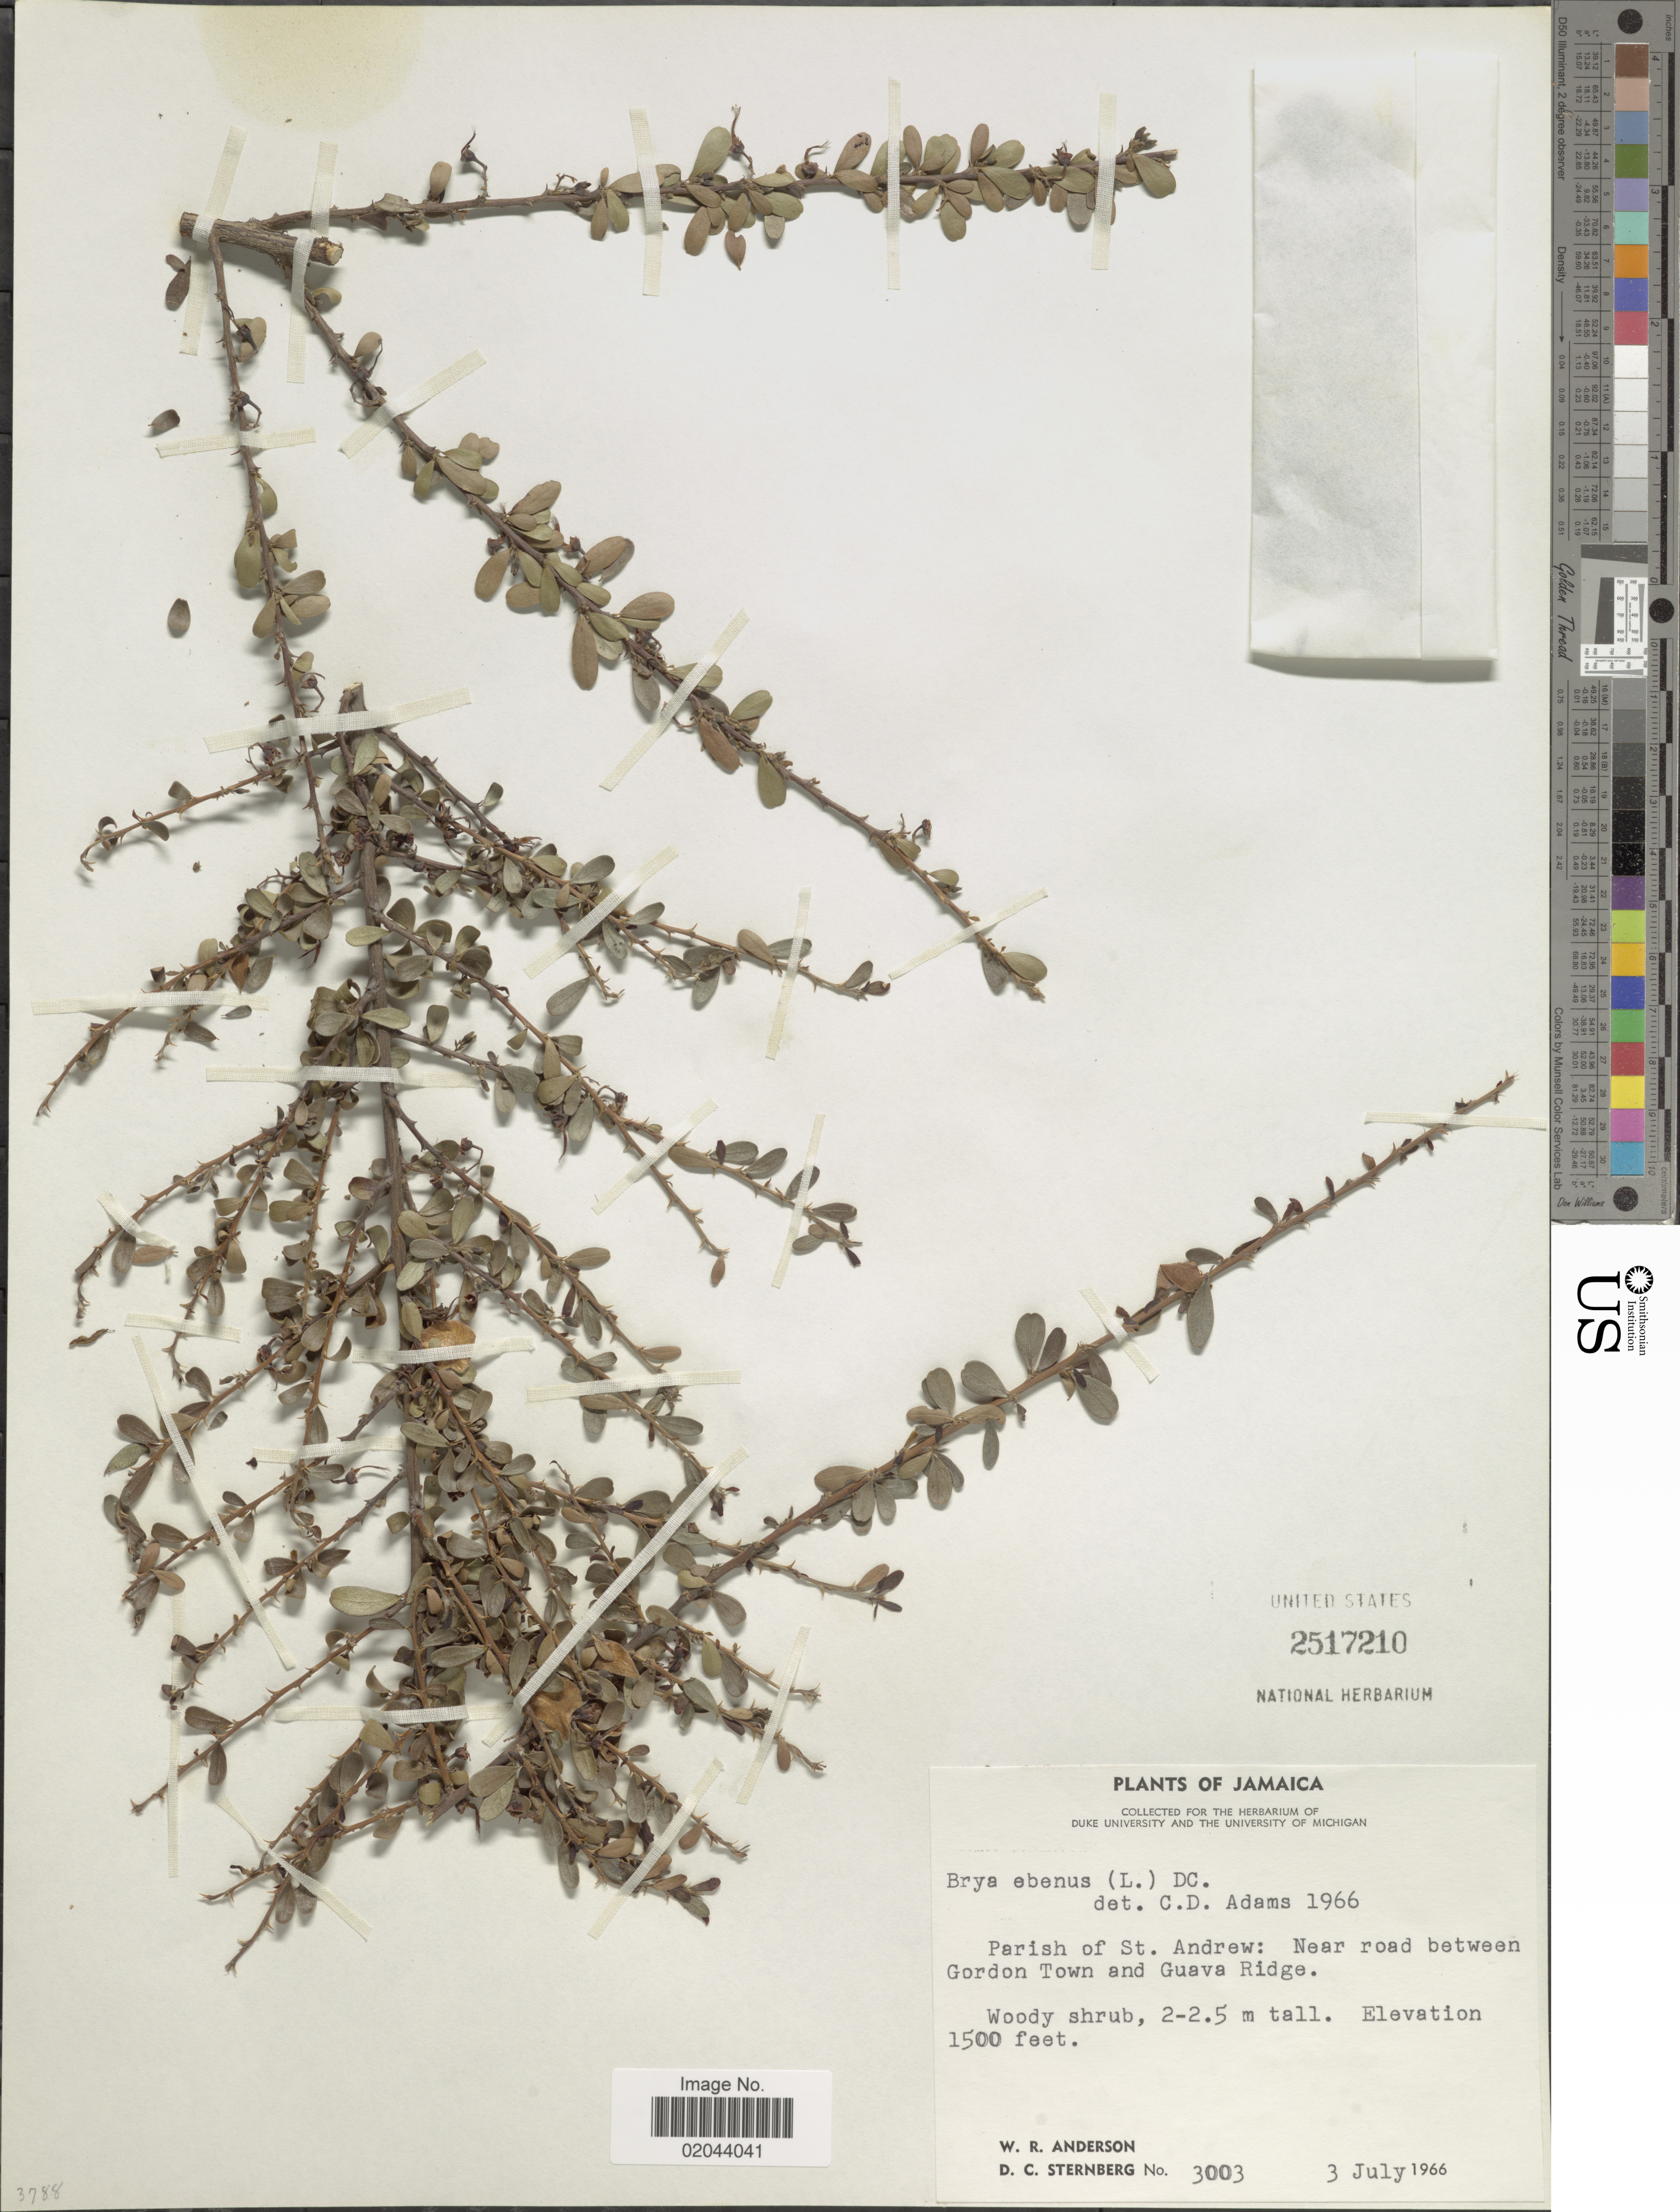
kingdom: Plantae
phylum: Tracheophyta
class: Magnoliopsida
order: Fabales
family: Fabaceae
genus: Brya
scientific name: Brya ebenus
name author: (L.) DC.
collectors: W. Anderson & D. Sternberg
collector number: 3003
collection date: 1966-07-03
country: Jamaica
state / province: Saint Andrew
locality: Parish of St Andrew: Near road between Gordon Town and Guava Ridge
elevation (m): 457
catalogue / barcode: US 2517210